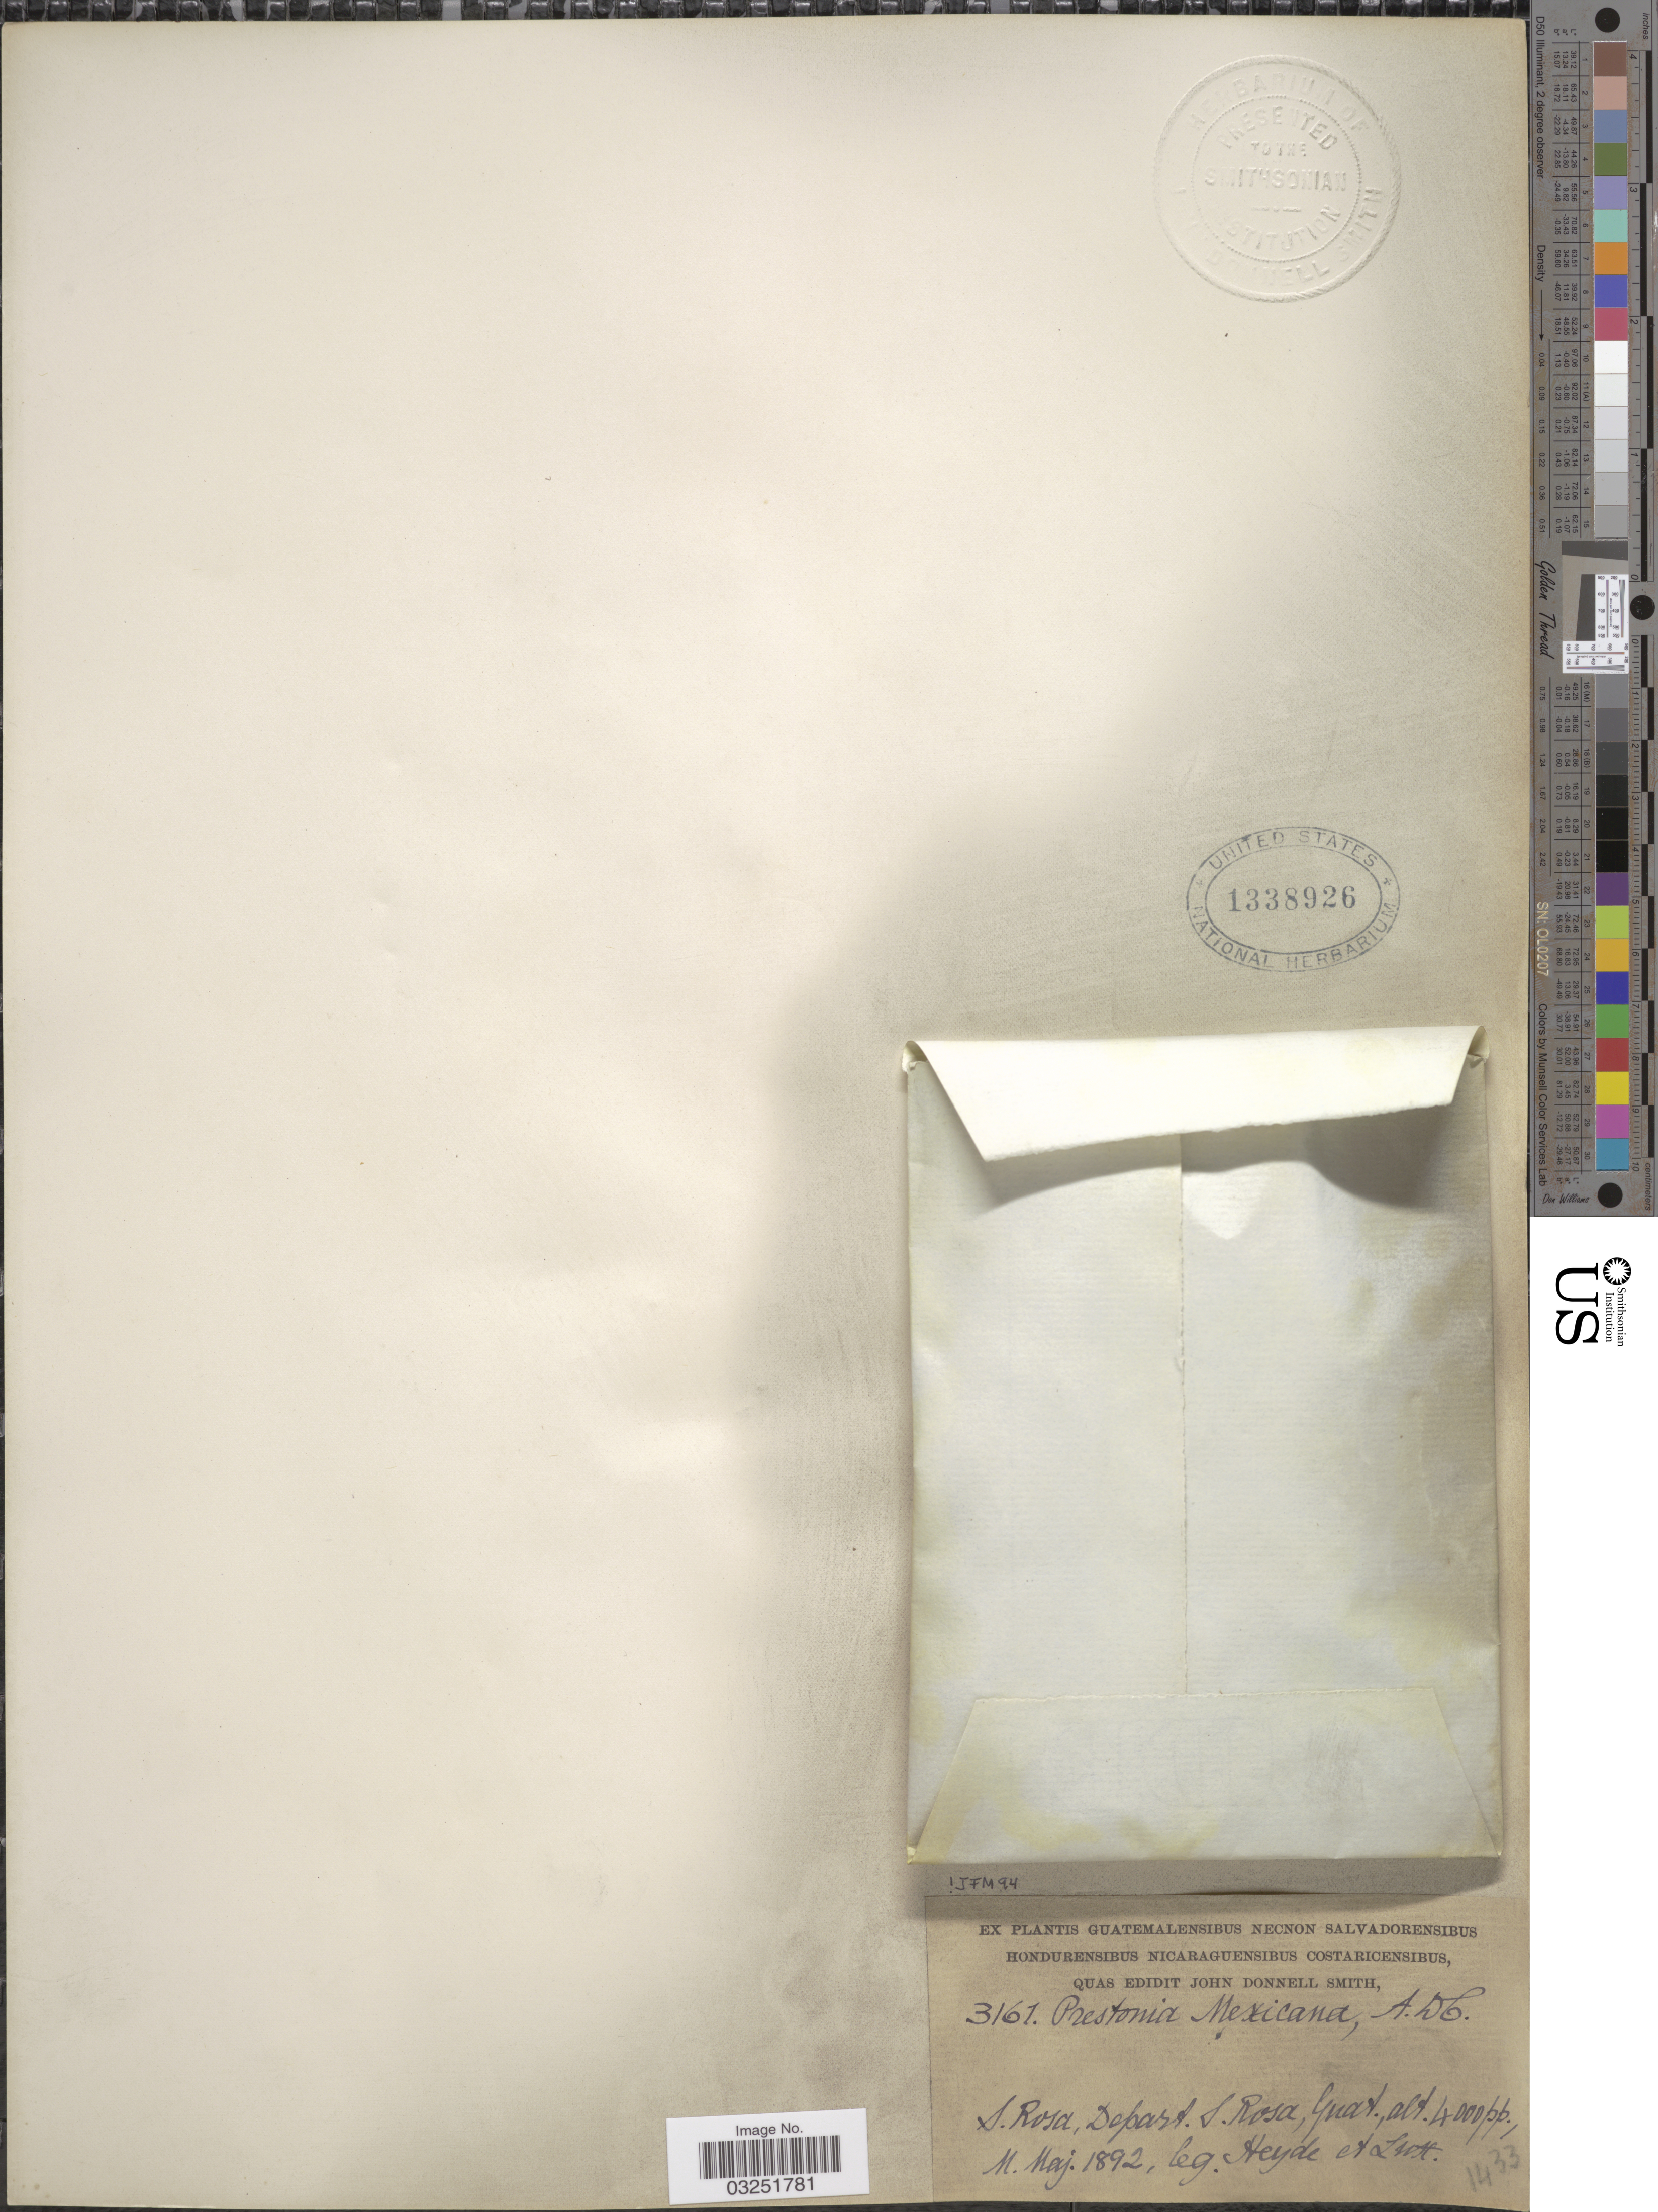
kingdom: Plantae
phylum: Tracheophyta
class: Magnoliopsida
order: Gentianales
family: Apocynaceae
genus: Prestonia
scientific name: Prestonia mexicana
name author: DC.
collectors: Heyde & Lux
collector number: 3161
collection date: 1892-05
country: Guatemala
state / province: Santa Rosa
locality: S. Rosa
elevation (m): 1219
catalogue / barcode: US 1338926